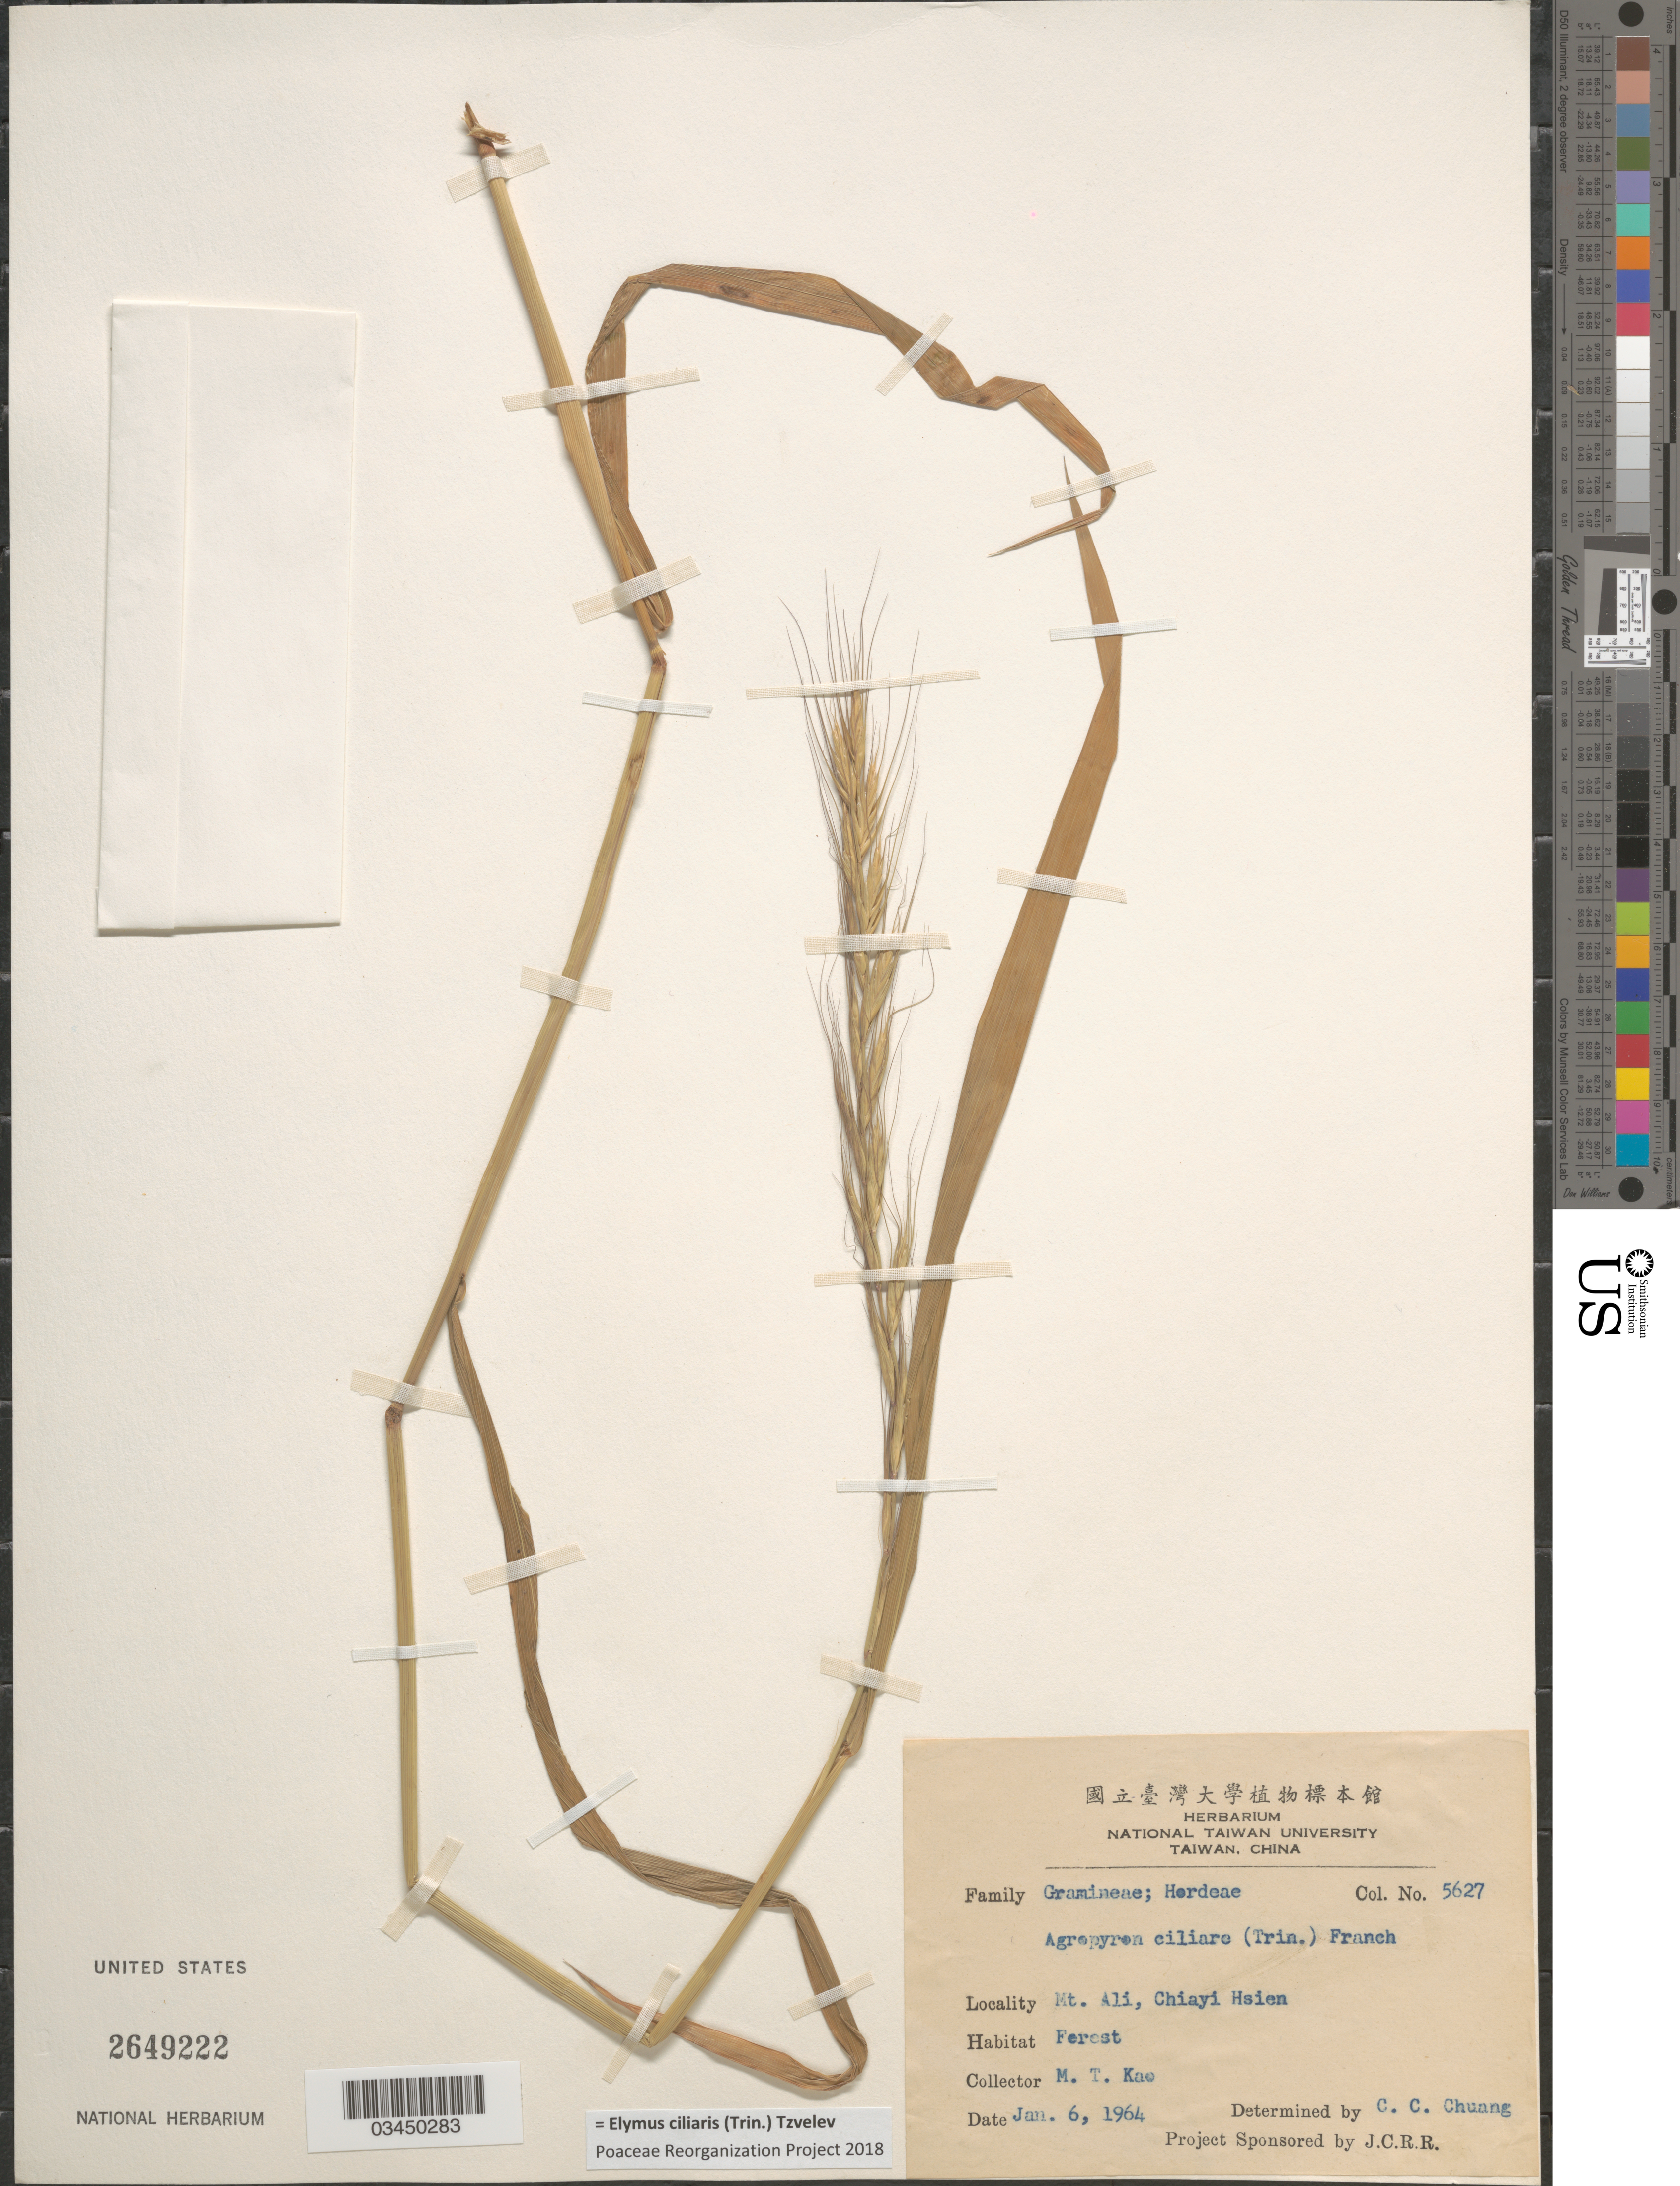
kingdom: Plantae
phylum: Tracheophyta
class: Liliopsida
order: Poales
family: Poaceae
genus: Elymus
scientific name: Elymus ciliaris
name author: (Trin.) Tzvelev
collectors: M. T. Kao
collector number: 5627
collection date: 1964-01-06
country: Taiwan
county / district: Chiayi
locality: Mt. Ali, Chiayi Hsien. Forest.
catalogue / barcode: US 2649222